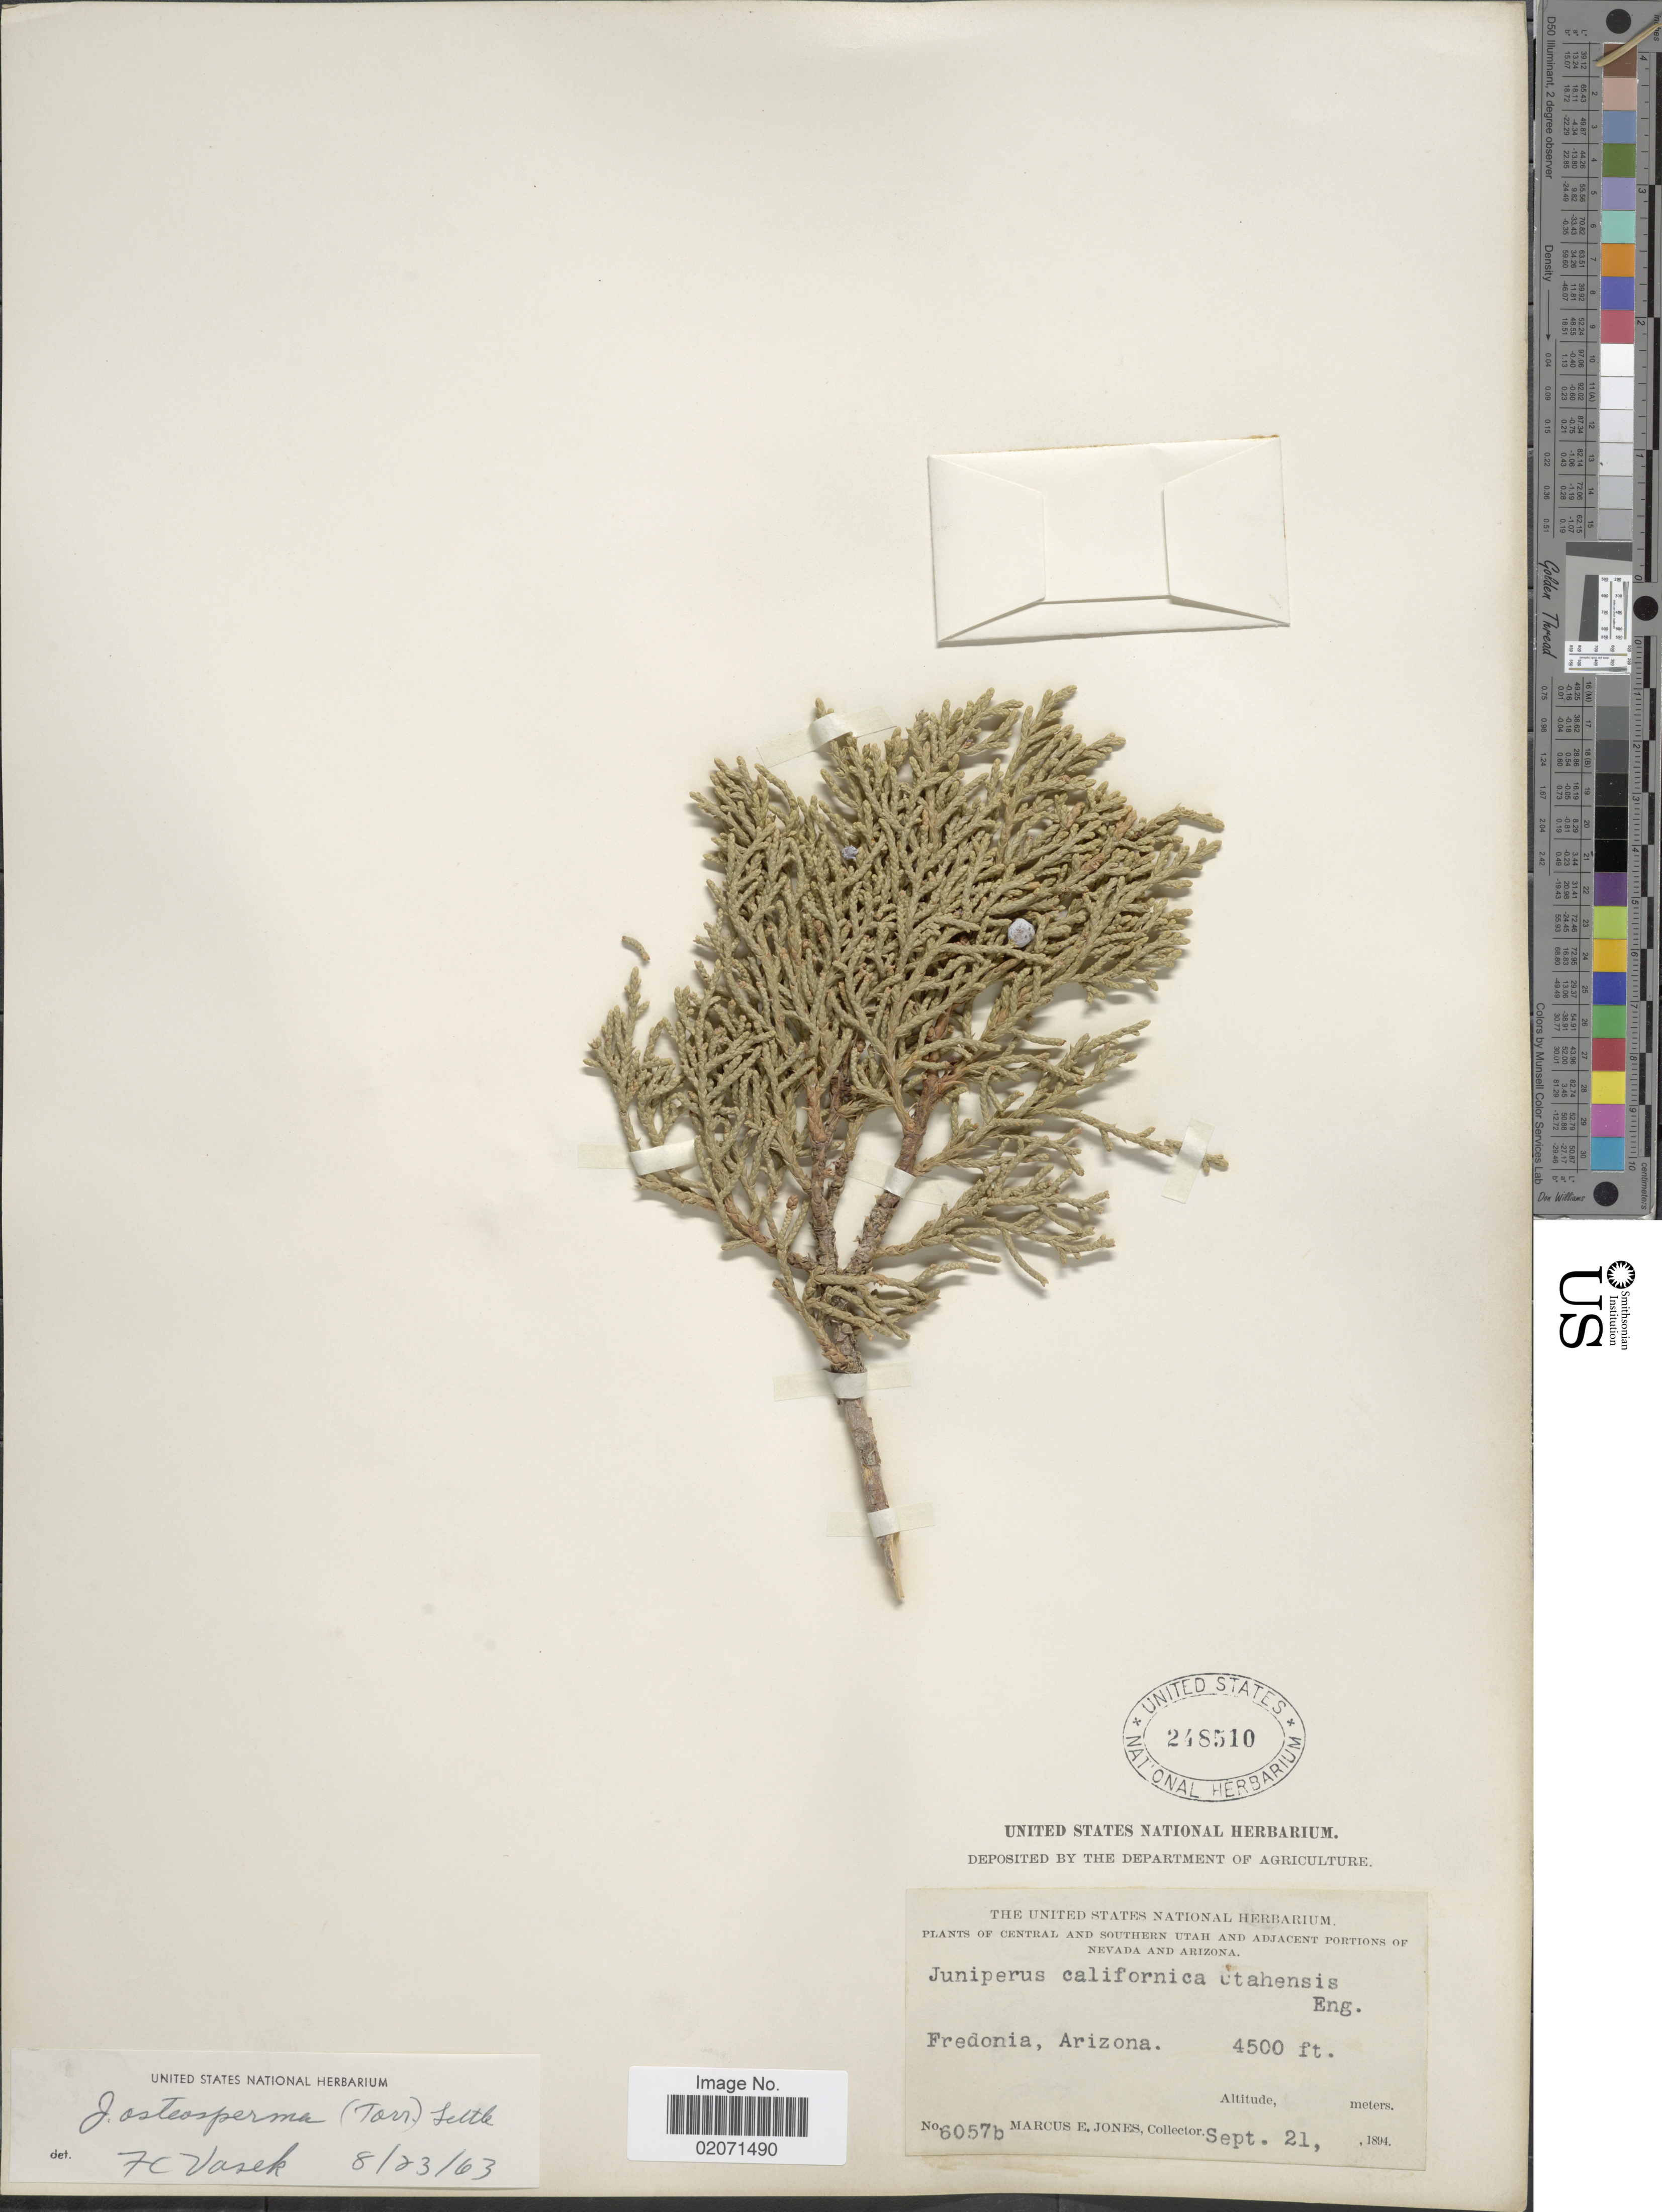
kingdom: Plantae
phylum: Tracheophyta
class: Pinopsida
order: Pinales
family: Cupressaceae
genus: Juniperus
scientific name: Juniperus osteosperma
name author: (Torr.) Little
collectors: M. E. Jones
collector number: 6057B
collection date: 1894-09-21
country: United States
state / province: Arizona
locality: Fredonia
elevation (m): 1372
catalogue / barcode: US 248510